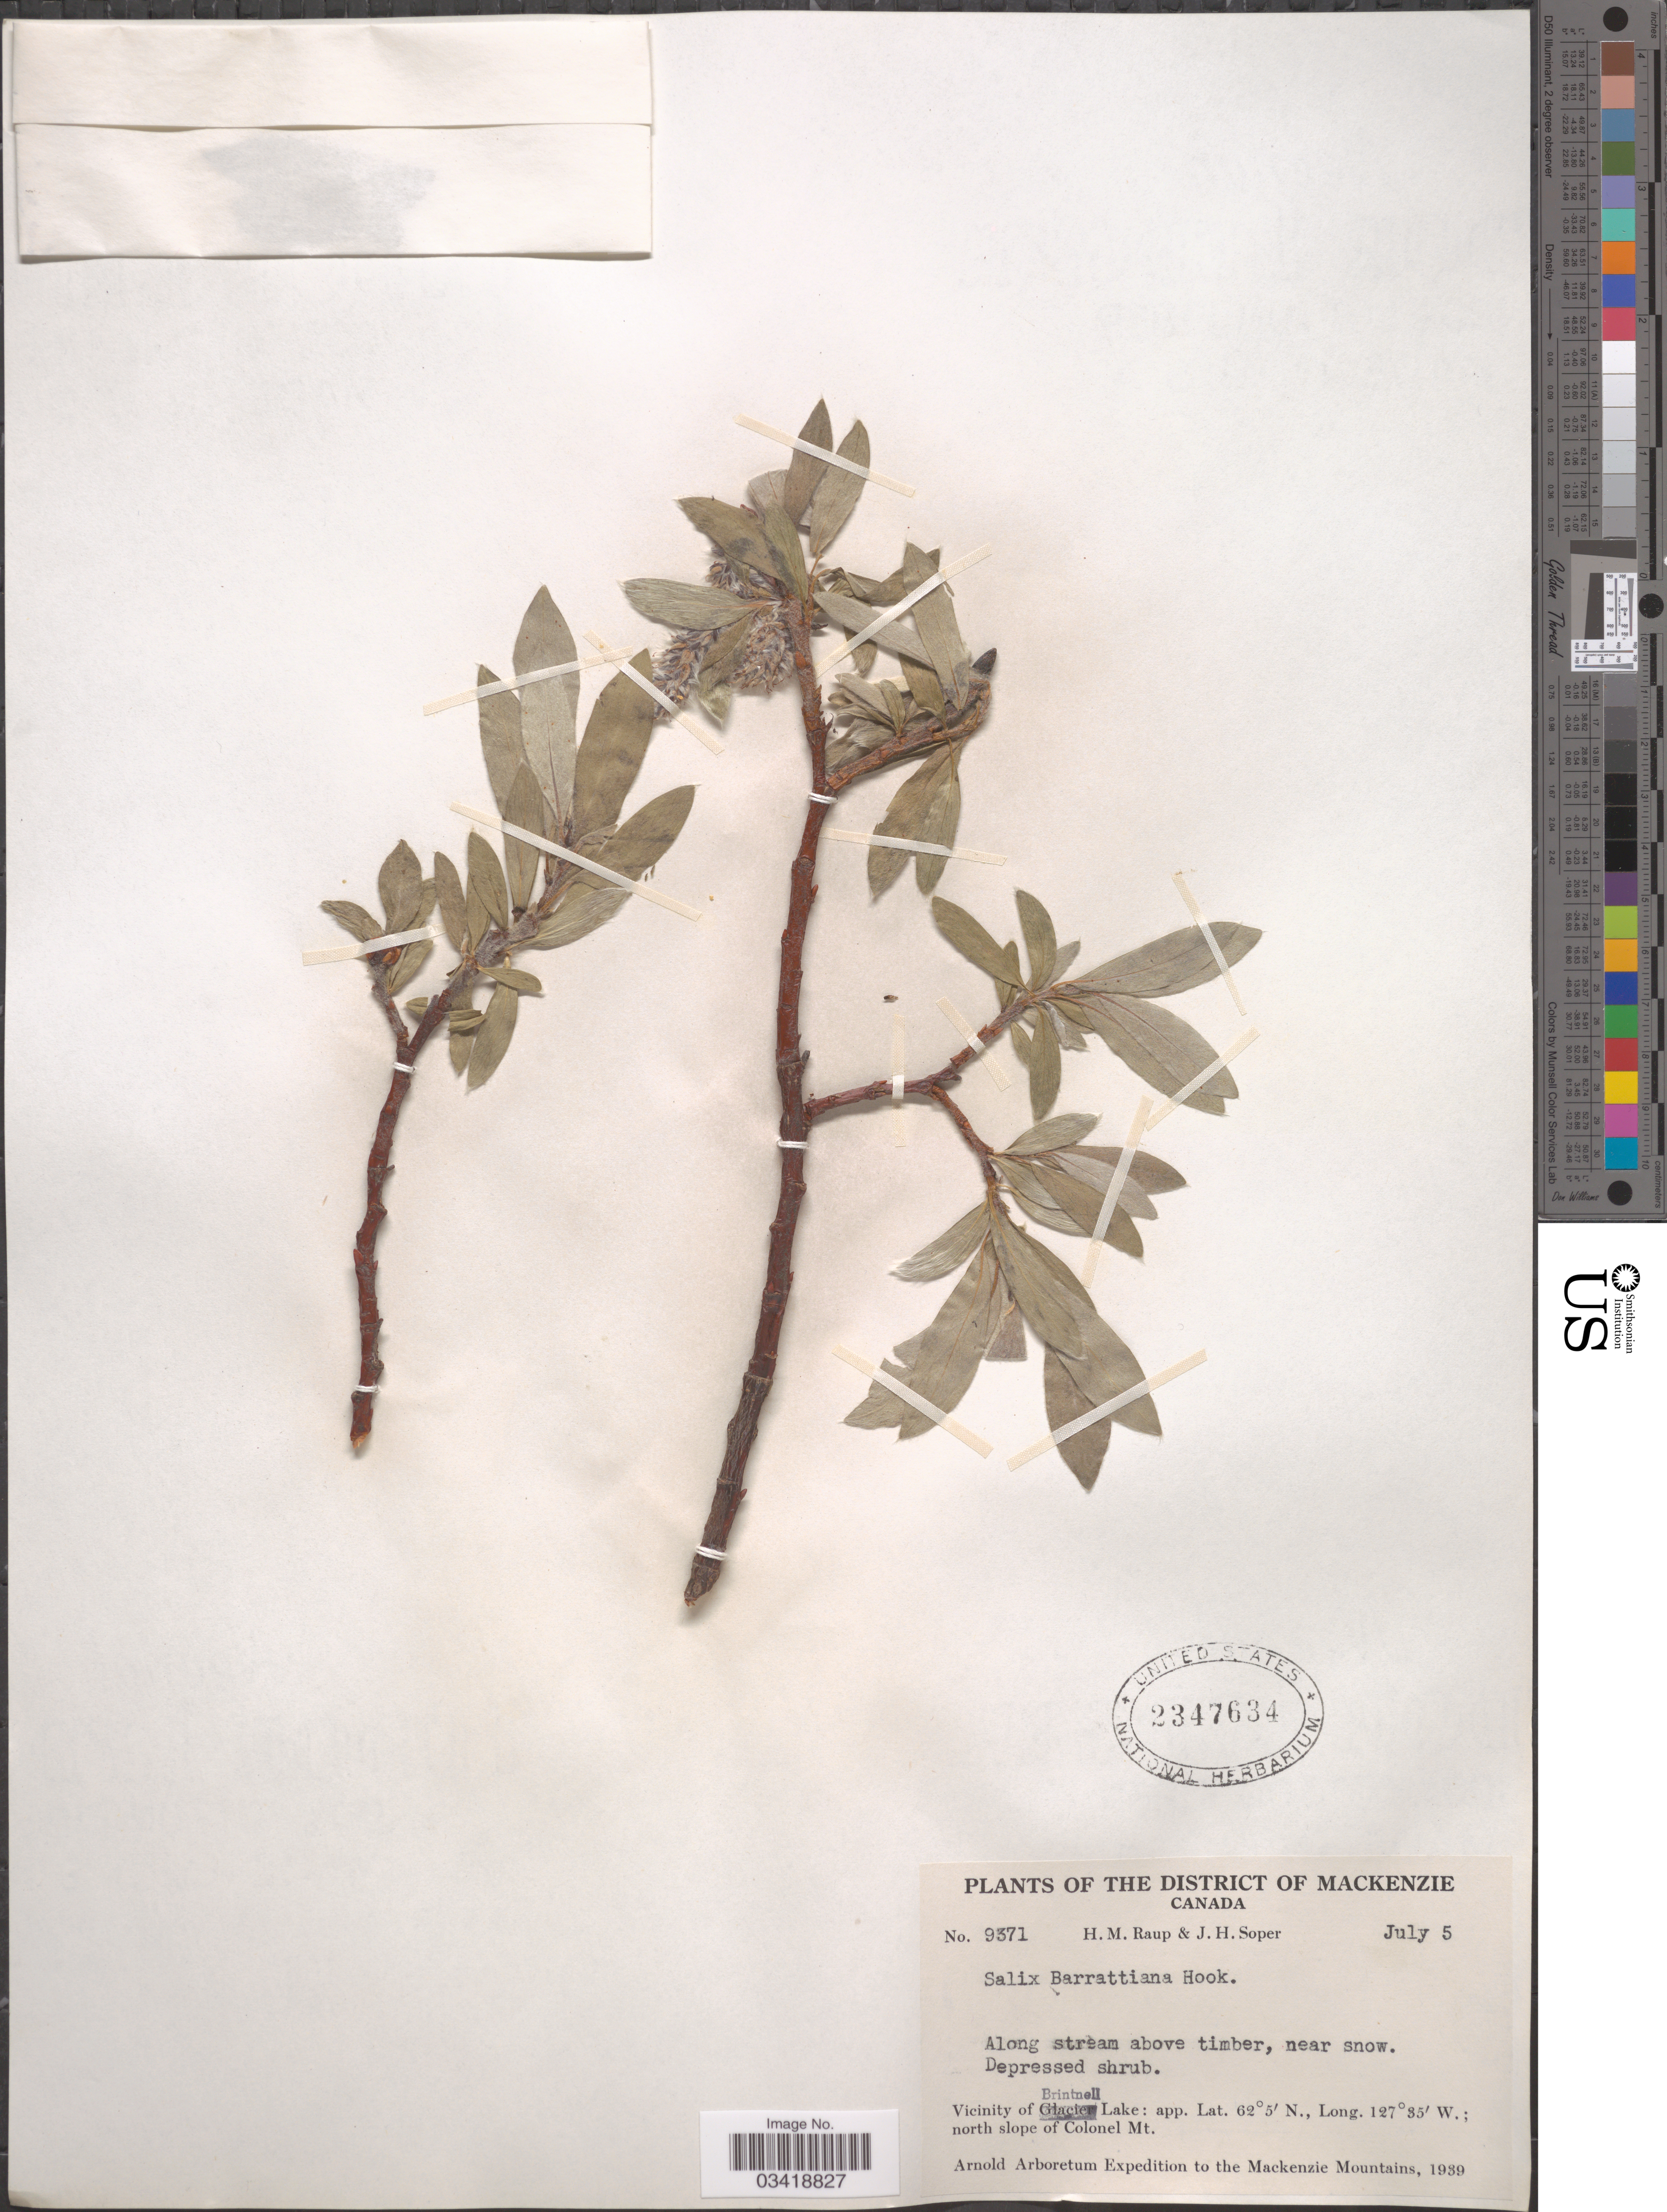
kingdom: Plantae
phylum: Tracheophyta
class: Magnoliopsida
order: Malpighiales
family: Salicaceae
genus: Salix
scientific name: Salix barrattiana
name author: Hook.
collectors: H. Raup & J. H. Soper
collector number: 9371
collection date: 1939-07-05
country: Canada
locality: The District of Mackenzie. Vicinity of Brintnell Lake: north slope of Colonel Mt. The Mackenzie Mountains.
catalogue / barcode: US 2347634